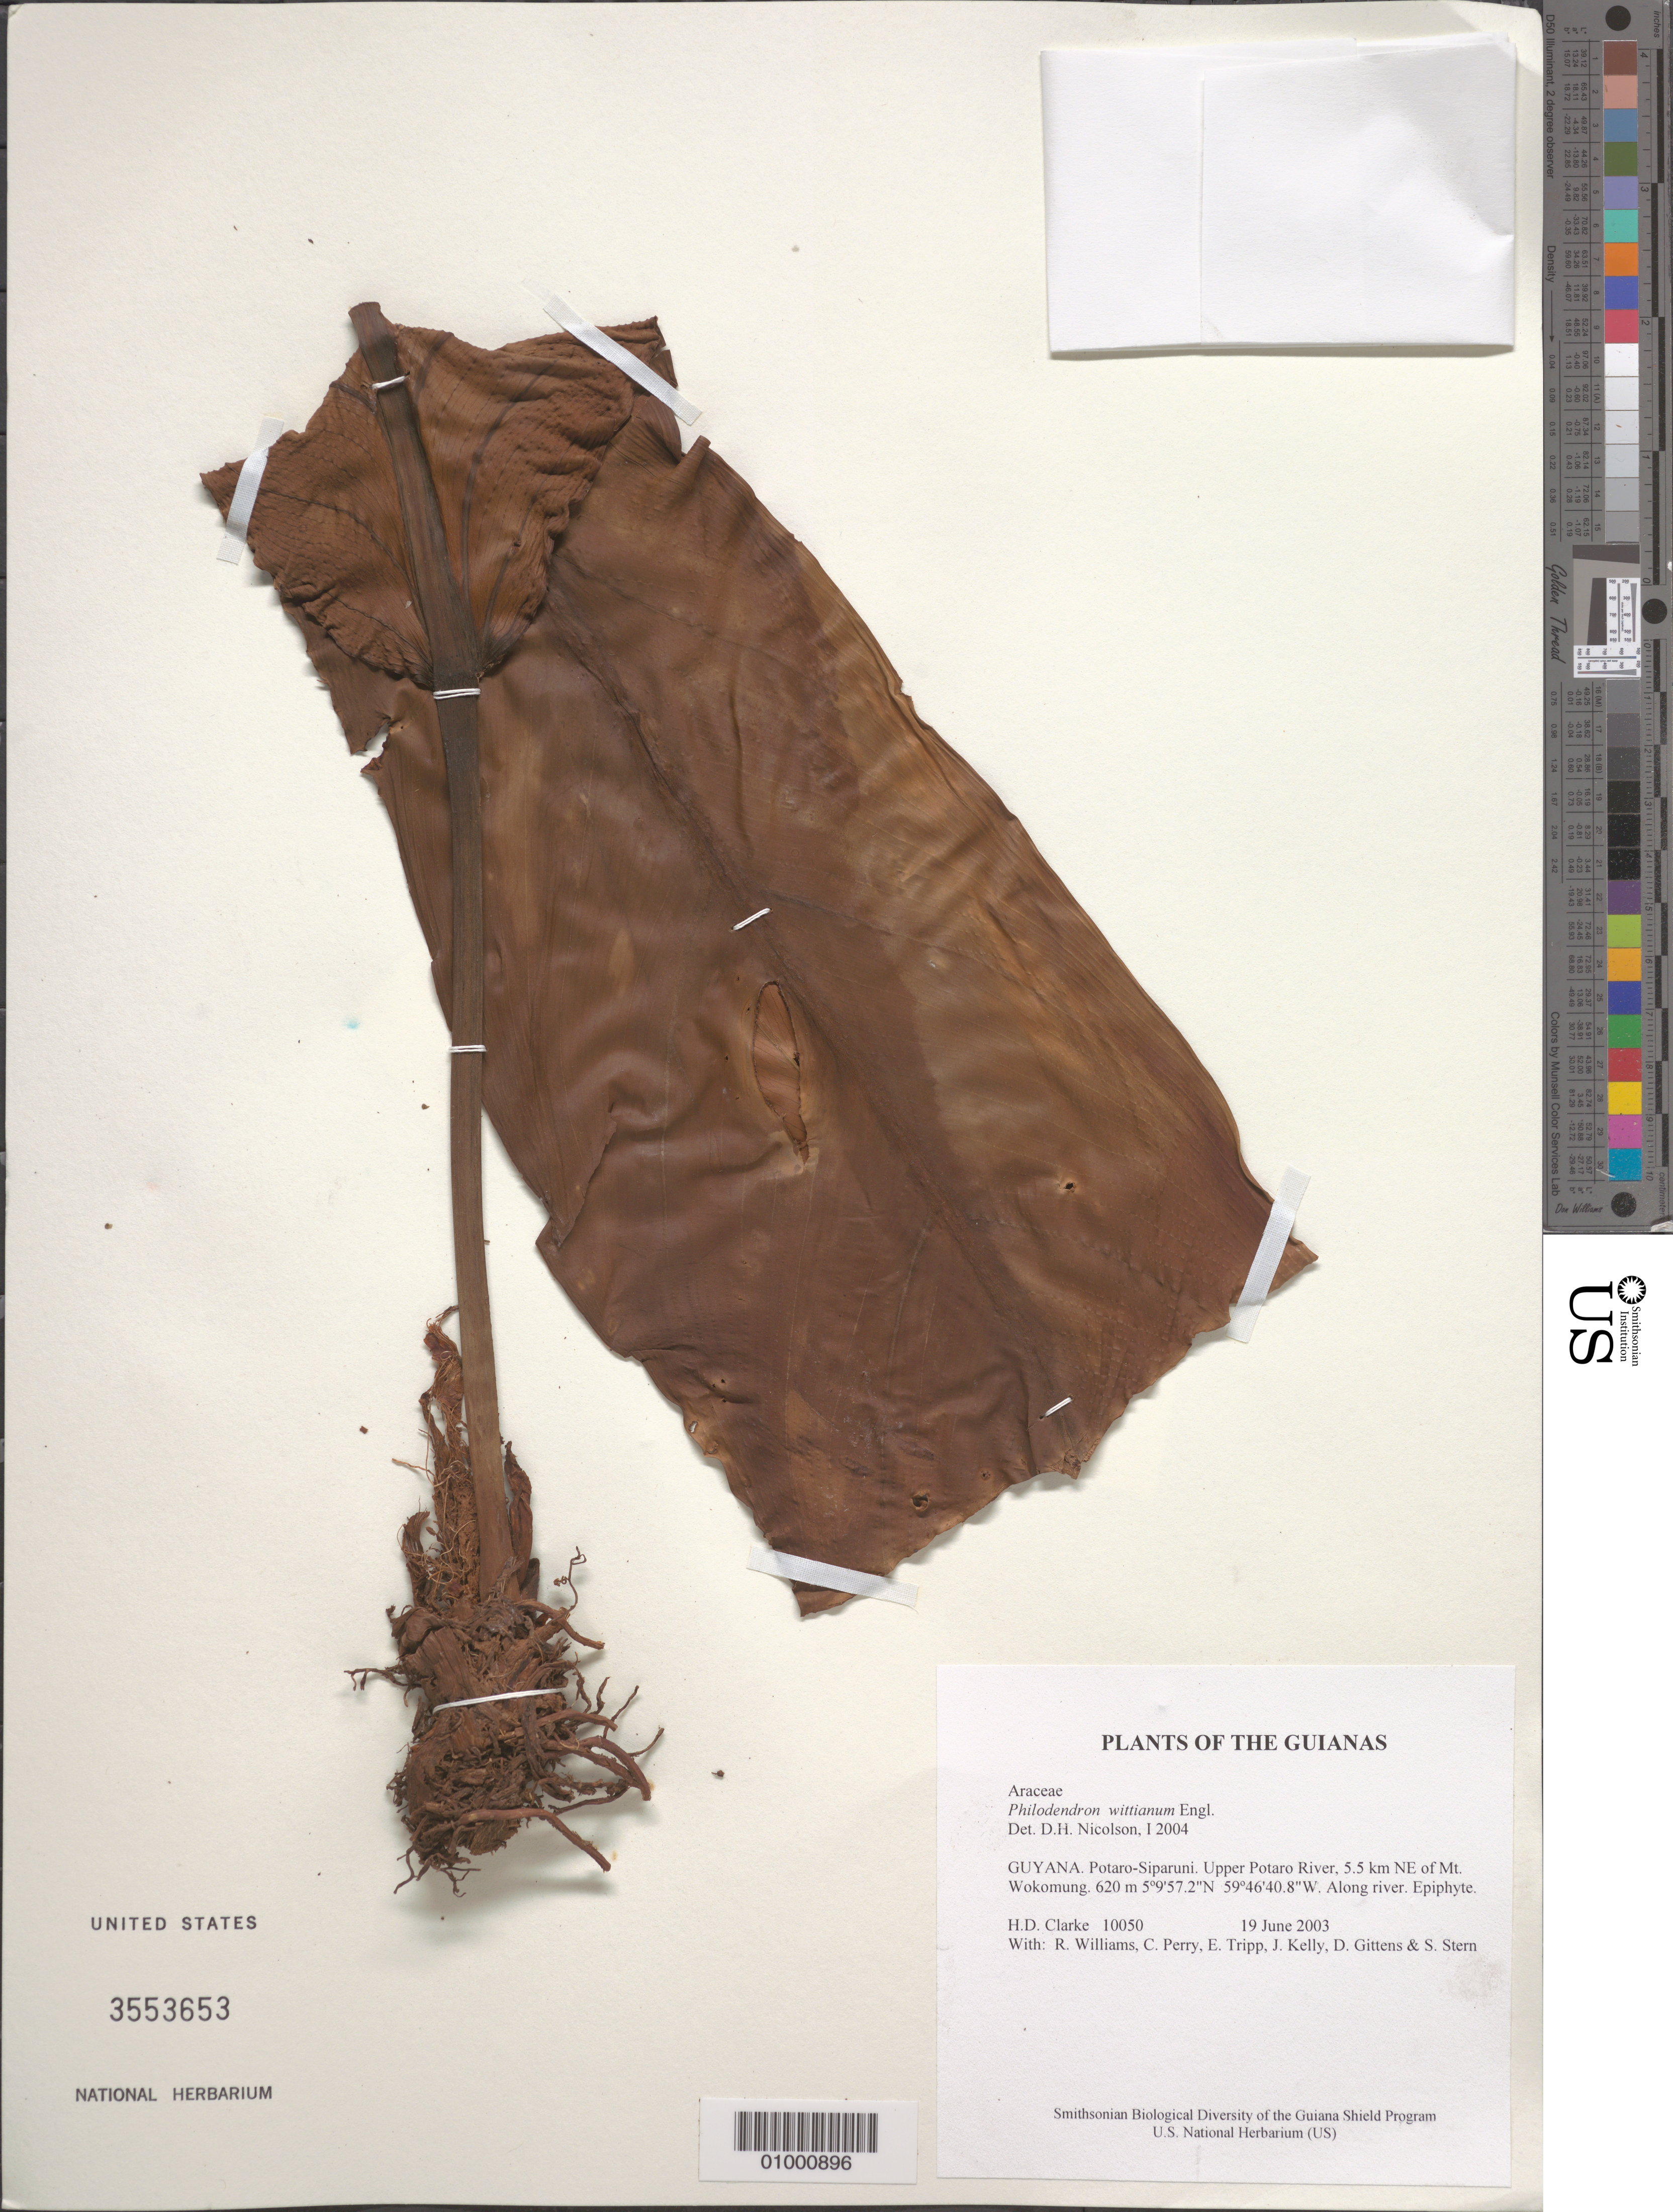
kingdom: Plantae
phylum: Tracheophyta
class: Liliopsida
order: Alismatales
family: Araceae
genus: Philodendron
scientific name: Philodendron wittianum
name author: Engl.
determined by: Nicolson, Dan H.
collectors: H. D. Clarke, R. Williams, C. Perry, E. Tripp, J. Kelly, D. Gittens & S. R. Stern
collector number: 10050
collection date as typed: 19 June 2003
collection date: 2003-06-19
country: Guyana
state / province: Potaro-Siparuni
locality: Upper Potaro River, 5.5 km NE of Mt. Wokomung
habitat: Along river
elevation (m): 620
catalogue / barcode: US 3553653